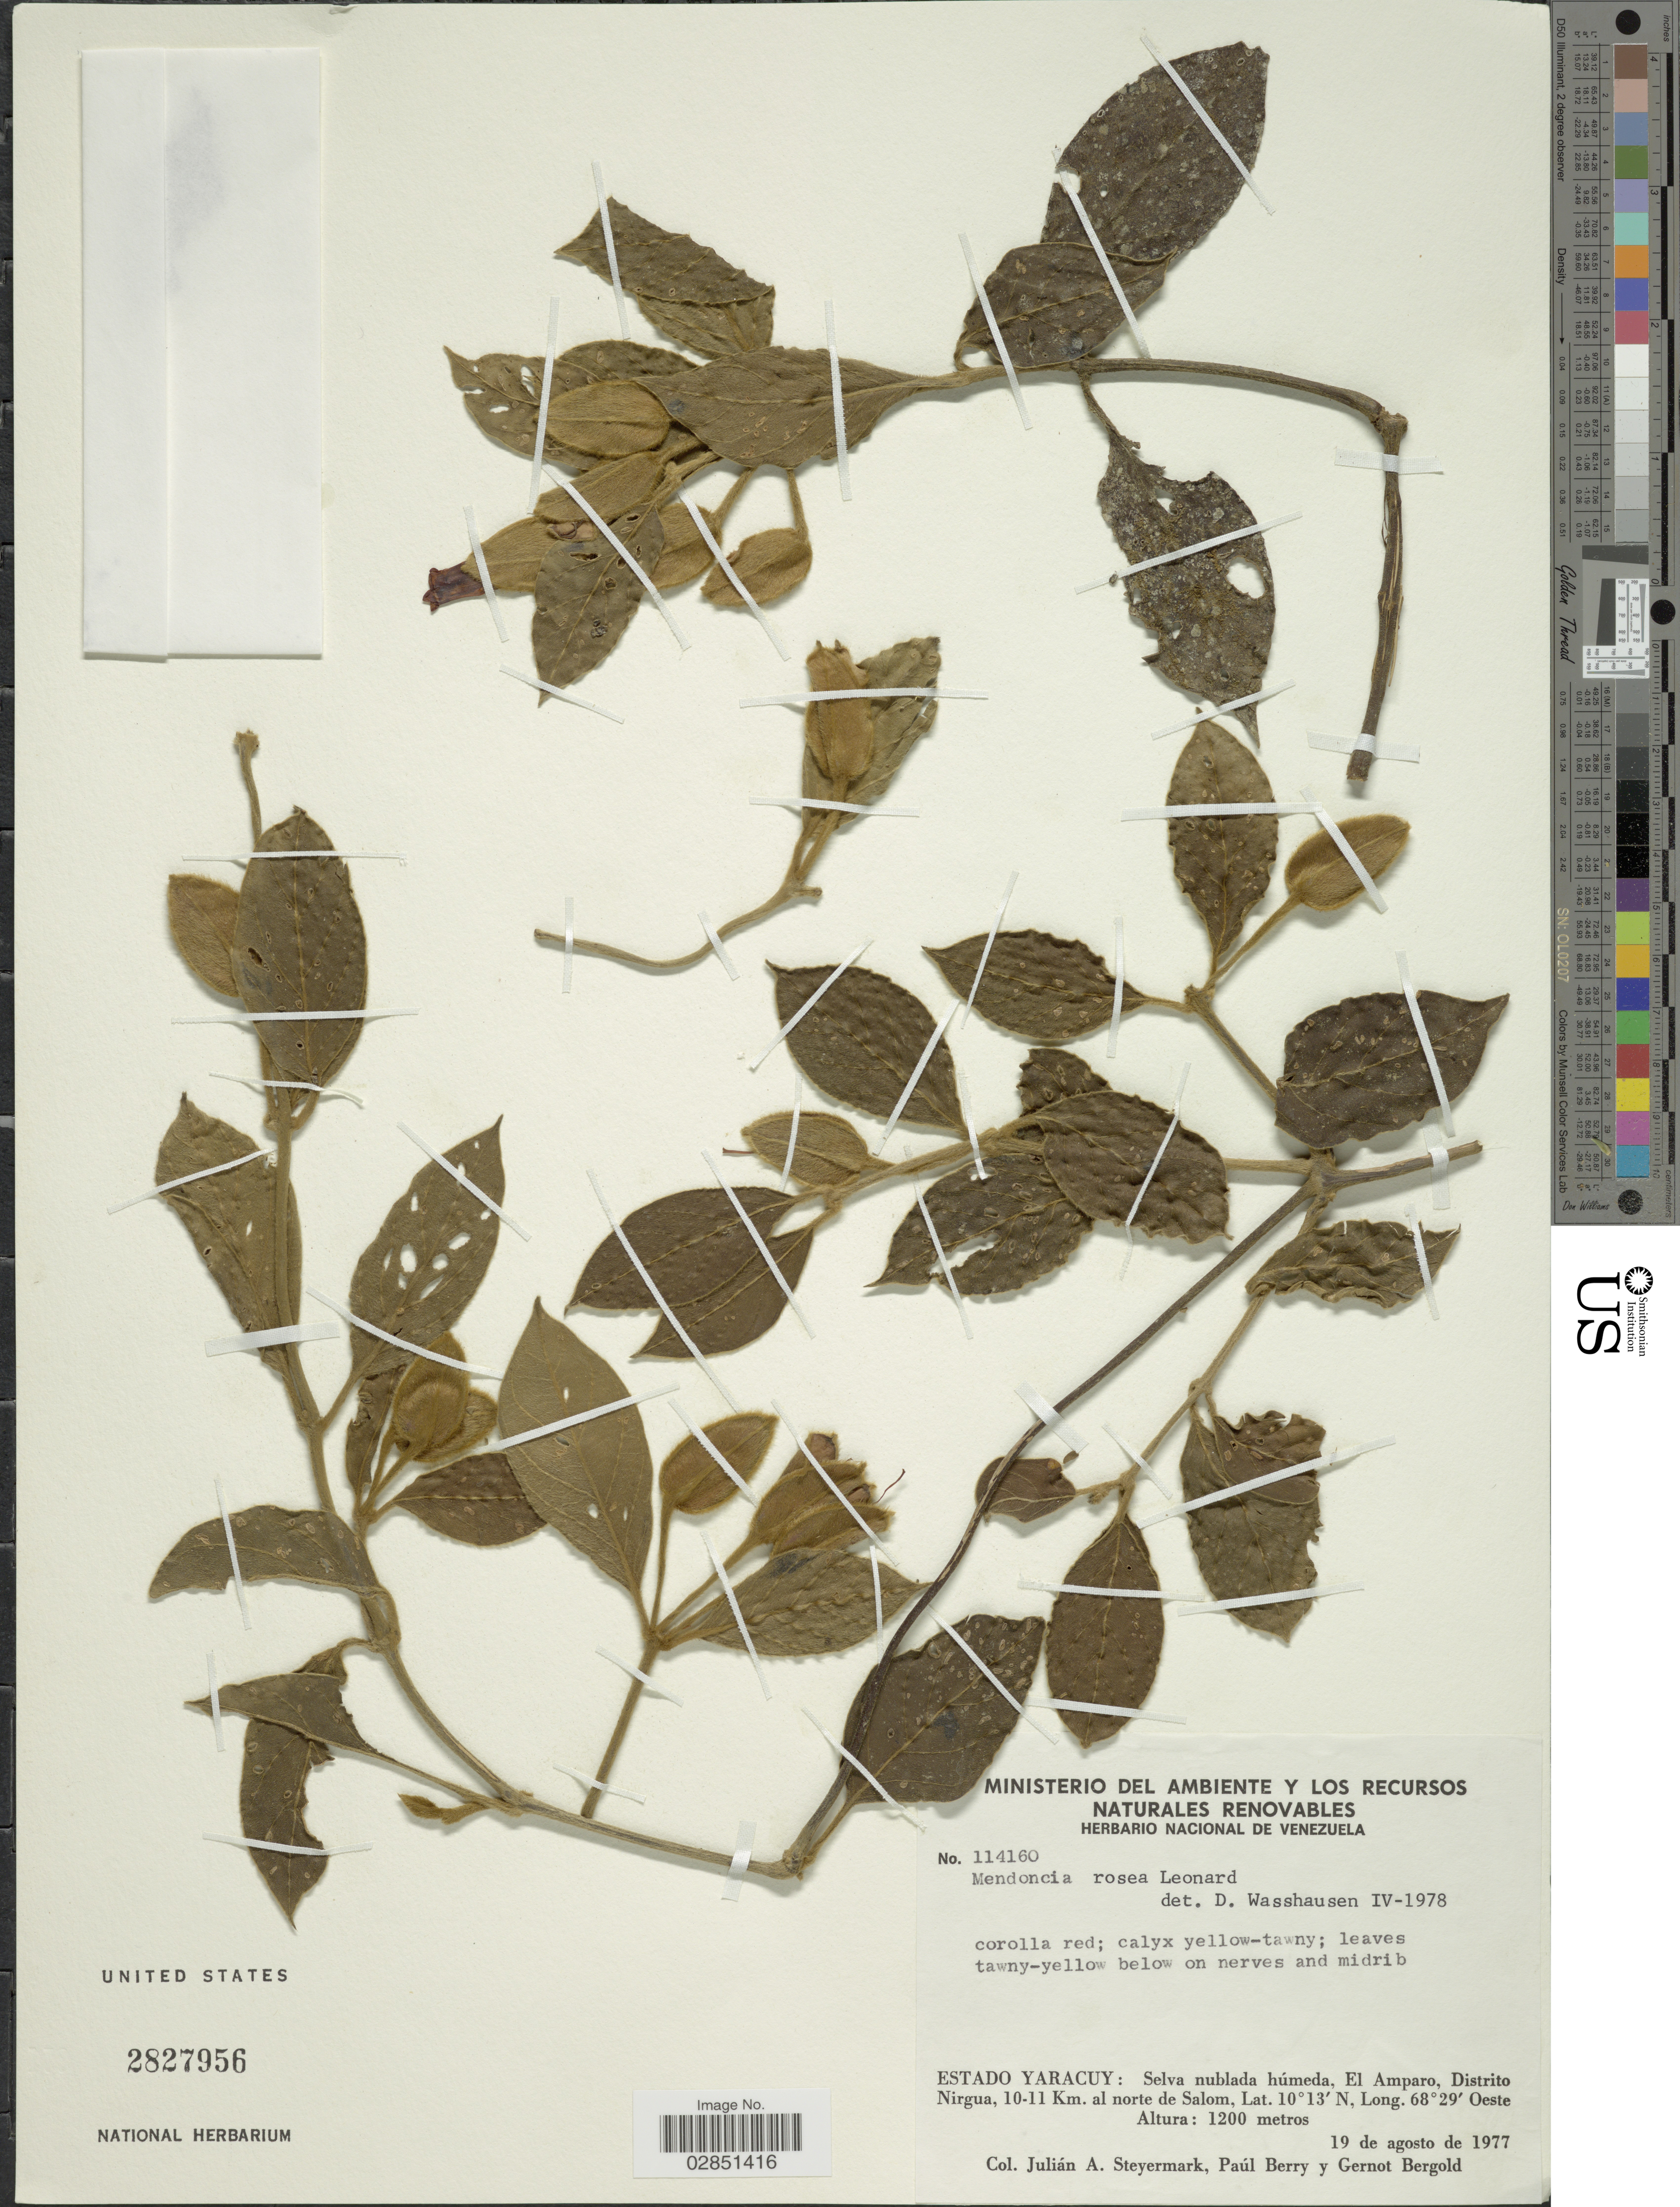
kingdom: Plantae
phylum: Tracheophyta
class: Magnoliopsida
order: Lamiales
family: Acanthaceae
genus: Mendoncia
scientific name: Mendoncia rosea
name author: Leonard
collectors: J. Steyermark, P. T. Berry & G. Bergold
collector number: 114160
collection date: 1977-08-19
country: Venezuela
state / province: Yaracuy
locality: Estado Yaracuy: Selva nublada húmeda, El Amparo, Distrito Nirgua, 10-11 Km. al norte de Salom.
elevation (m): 1200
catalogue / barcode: US 2827956